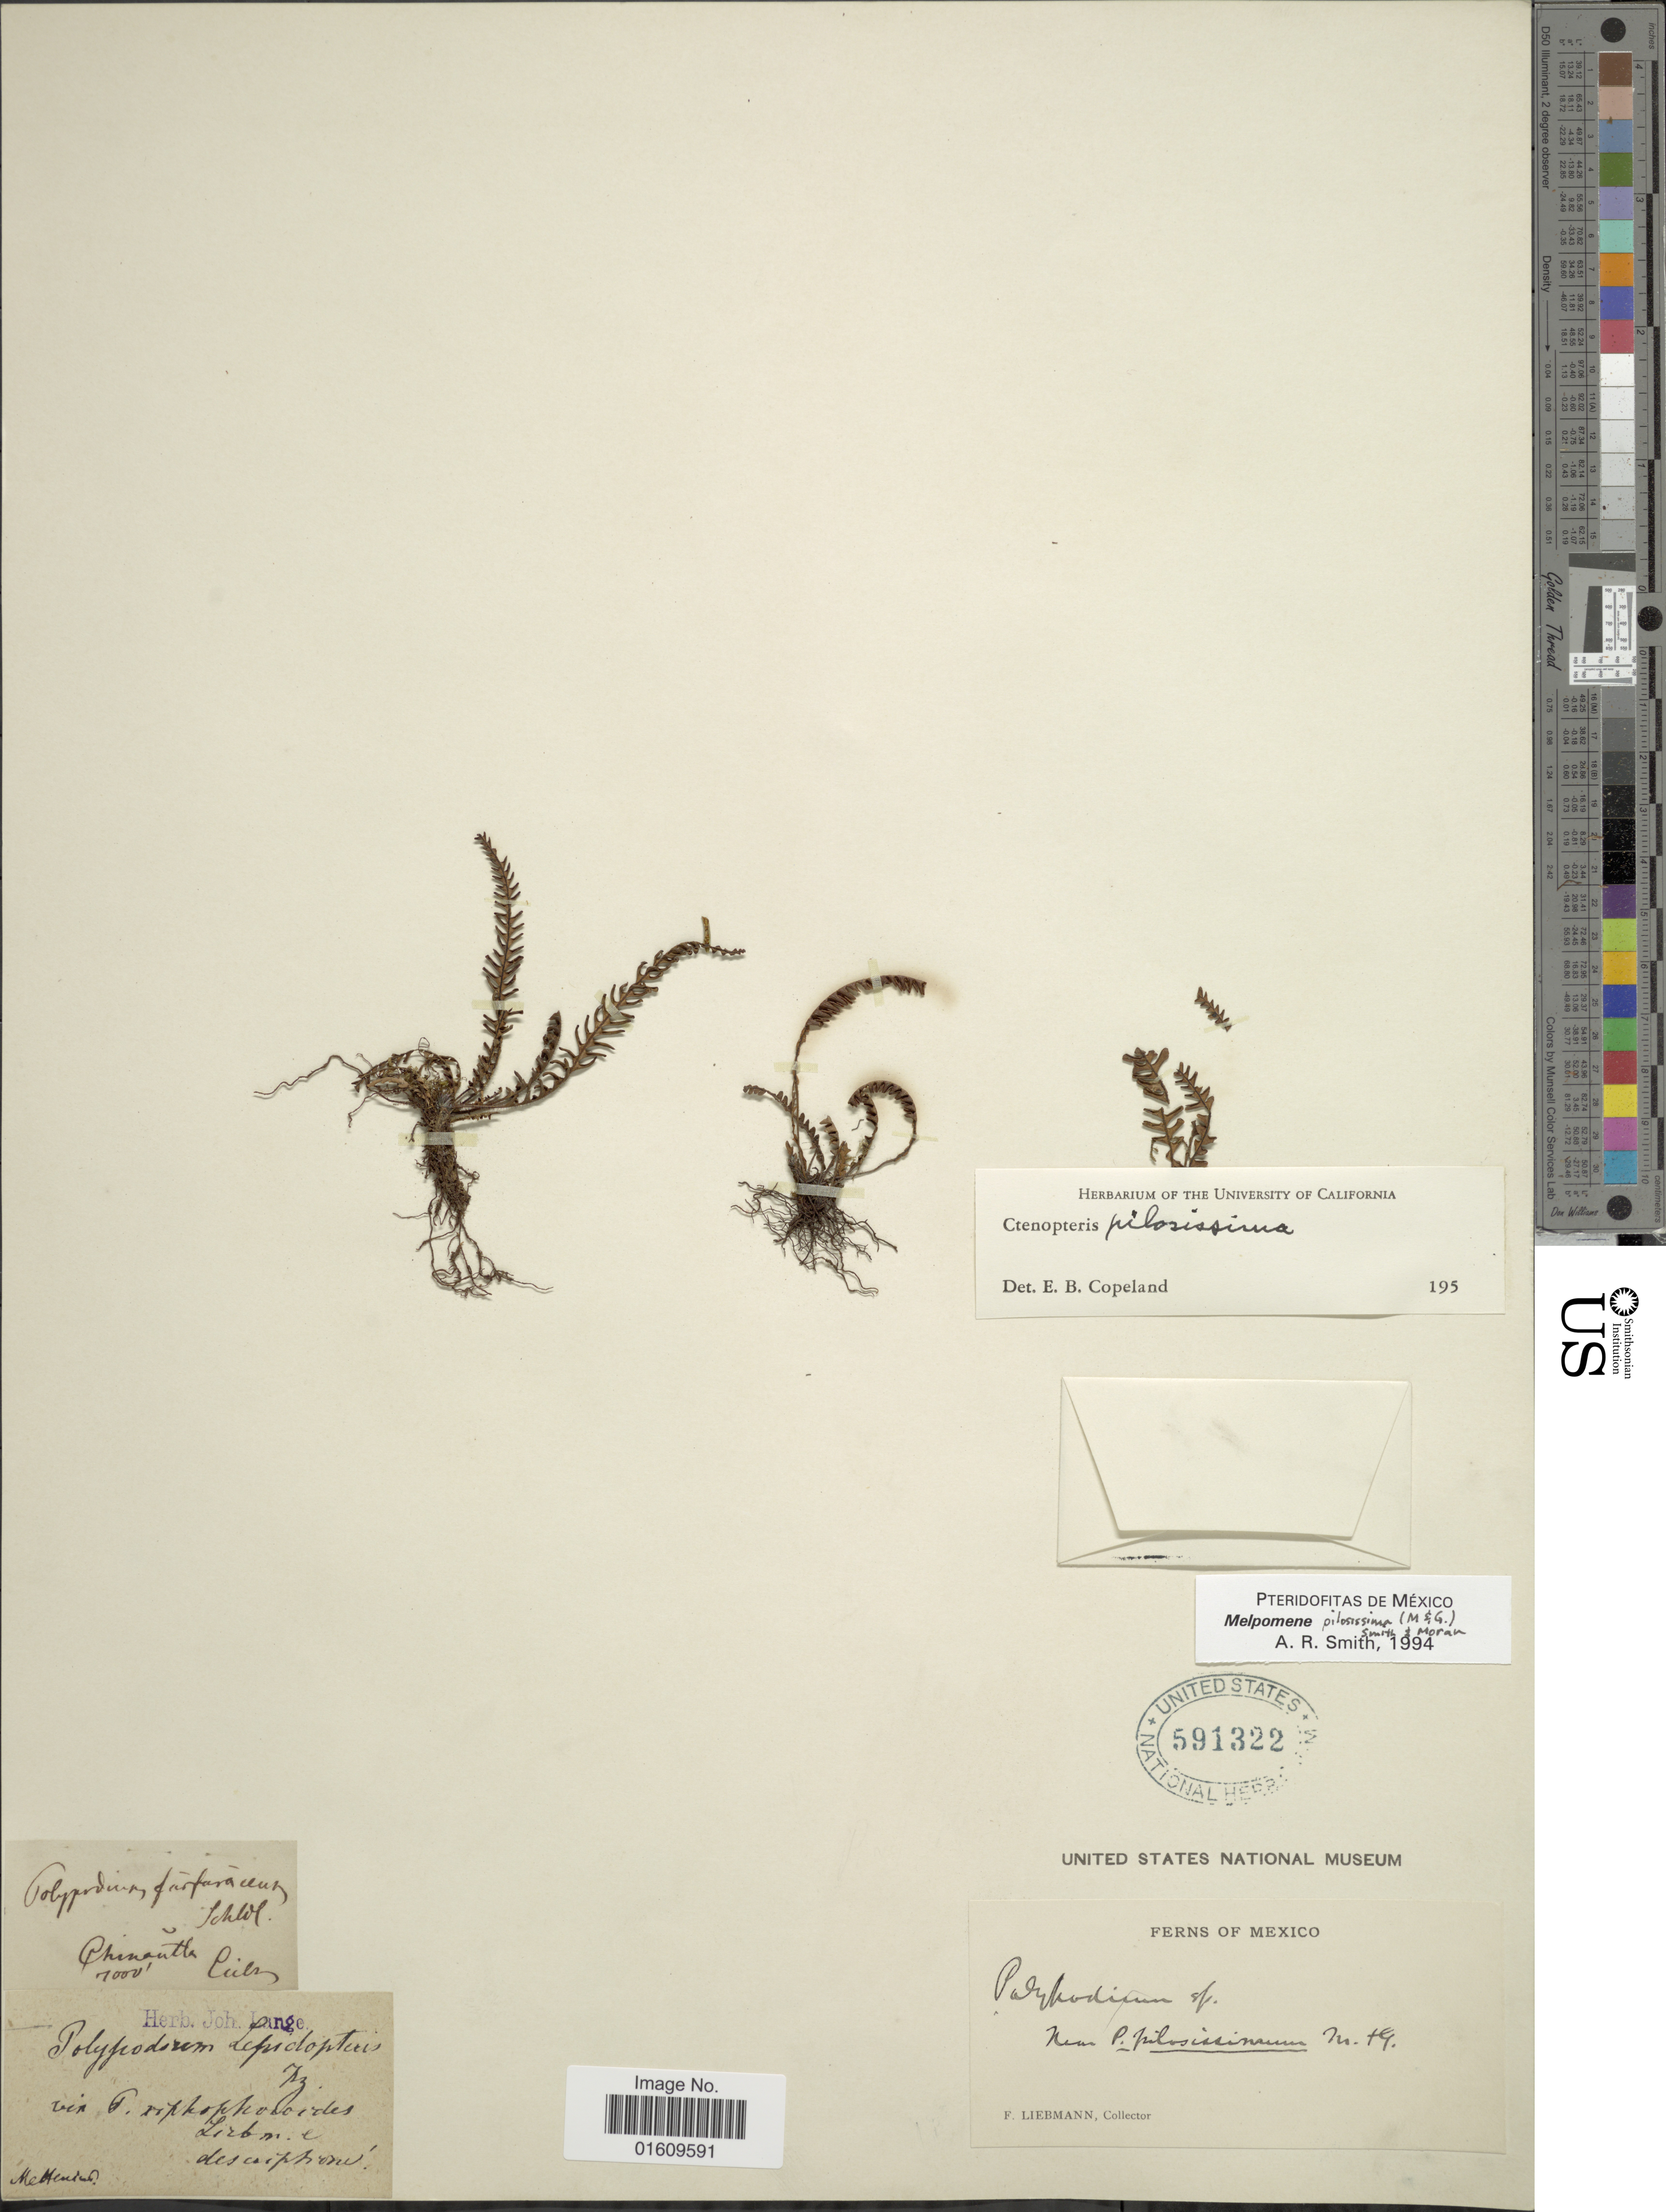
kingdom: Plantae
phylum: Tracheophyta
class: Polypodiopsida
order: Polypodiales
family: Polypodiaceae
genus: Melpomene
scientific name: Melpomene pilosissima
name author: (M. Martens & Galeotti) A.R. Sm. & R.C. Moran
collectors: F. Liebmann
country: Mexico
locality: Chinauta.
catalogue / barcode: US 591322